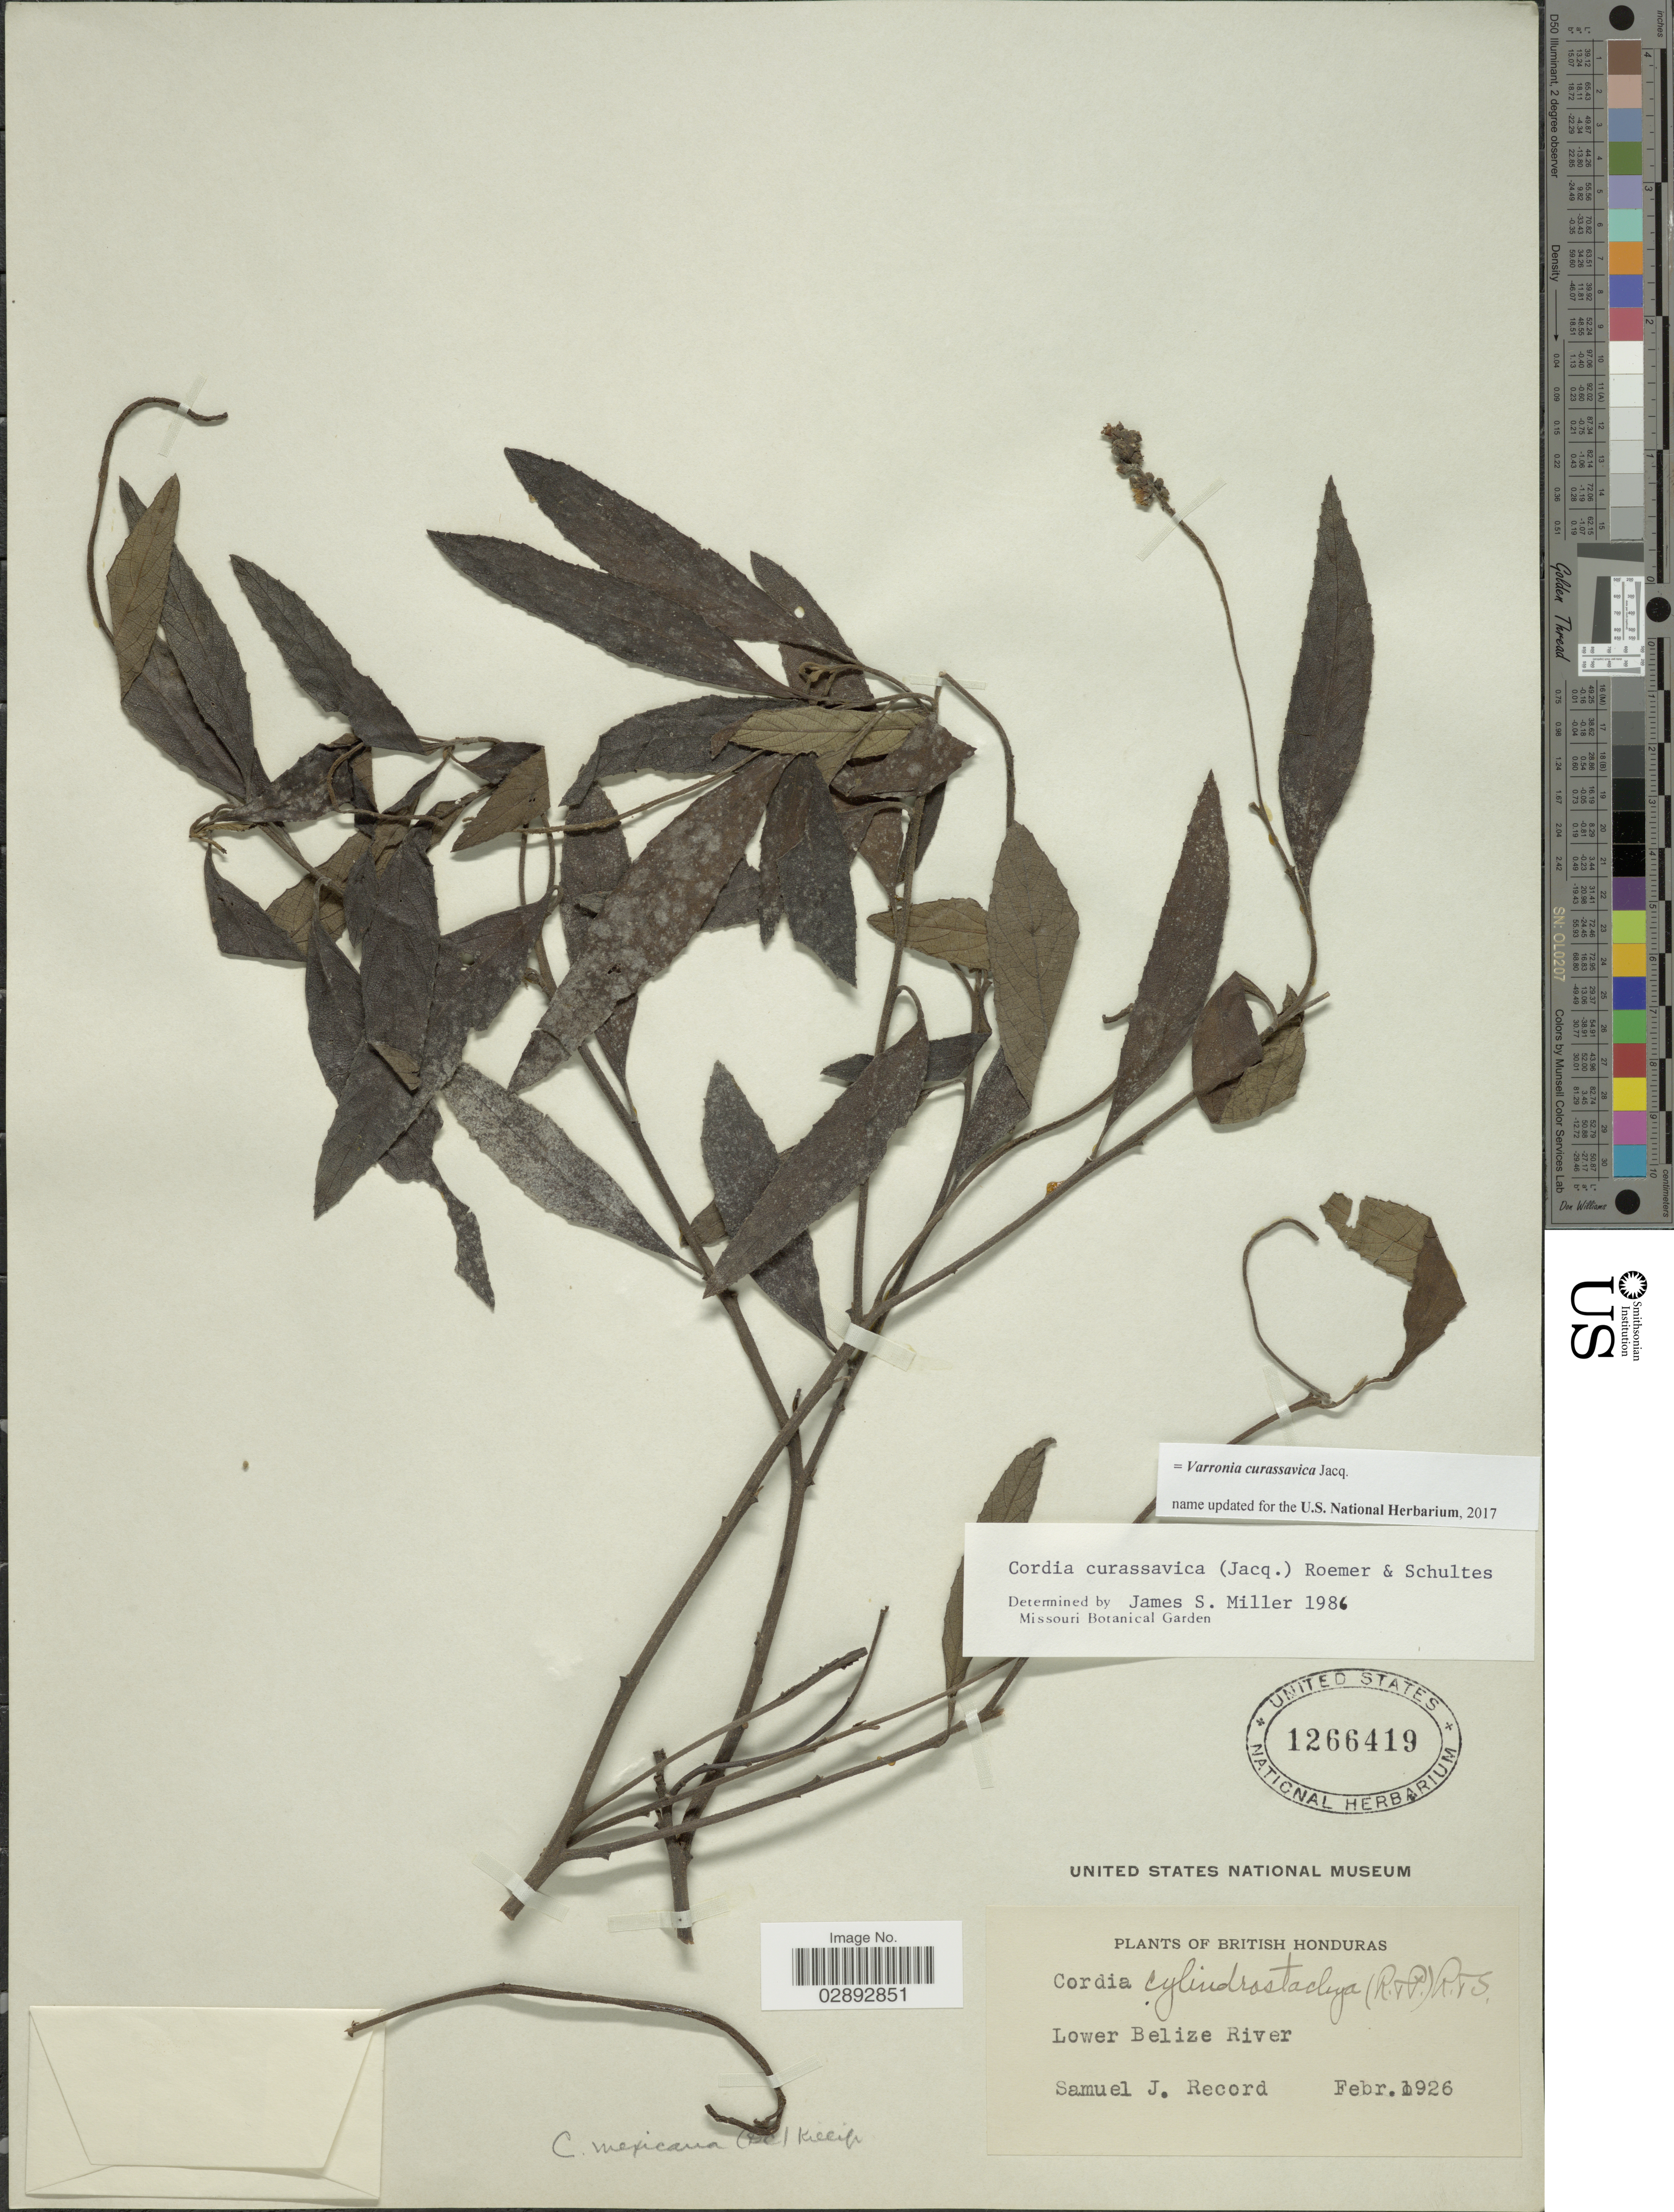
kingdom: Plantae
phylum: Tracheophyta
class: Magnoliopsida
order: Boraginales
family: Cordiaceae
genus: Varronia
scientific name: Varronia curassavica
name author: Jacq.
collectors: S. J. Record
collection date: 1926-02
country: Belize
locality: British Honduras. Lower Belize River.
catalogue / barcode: US 1266419